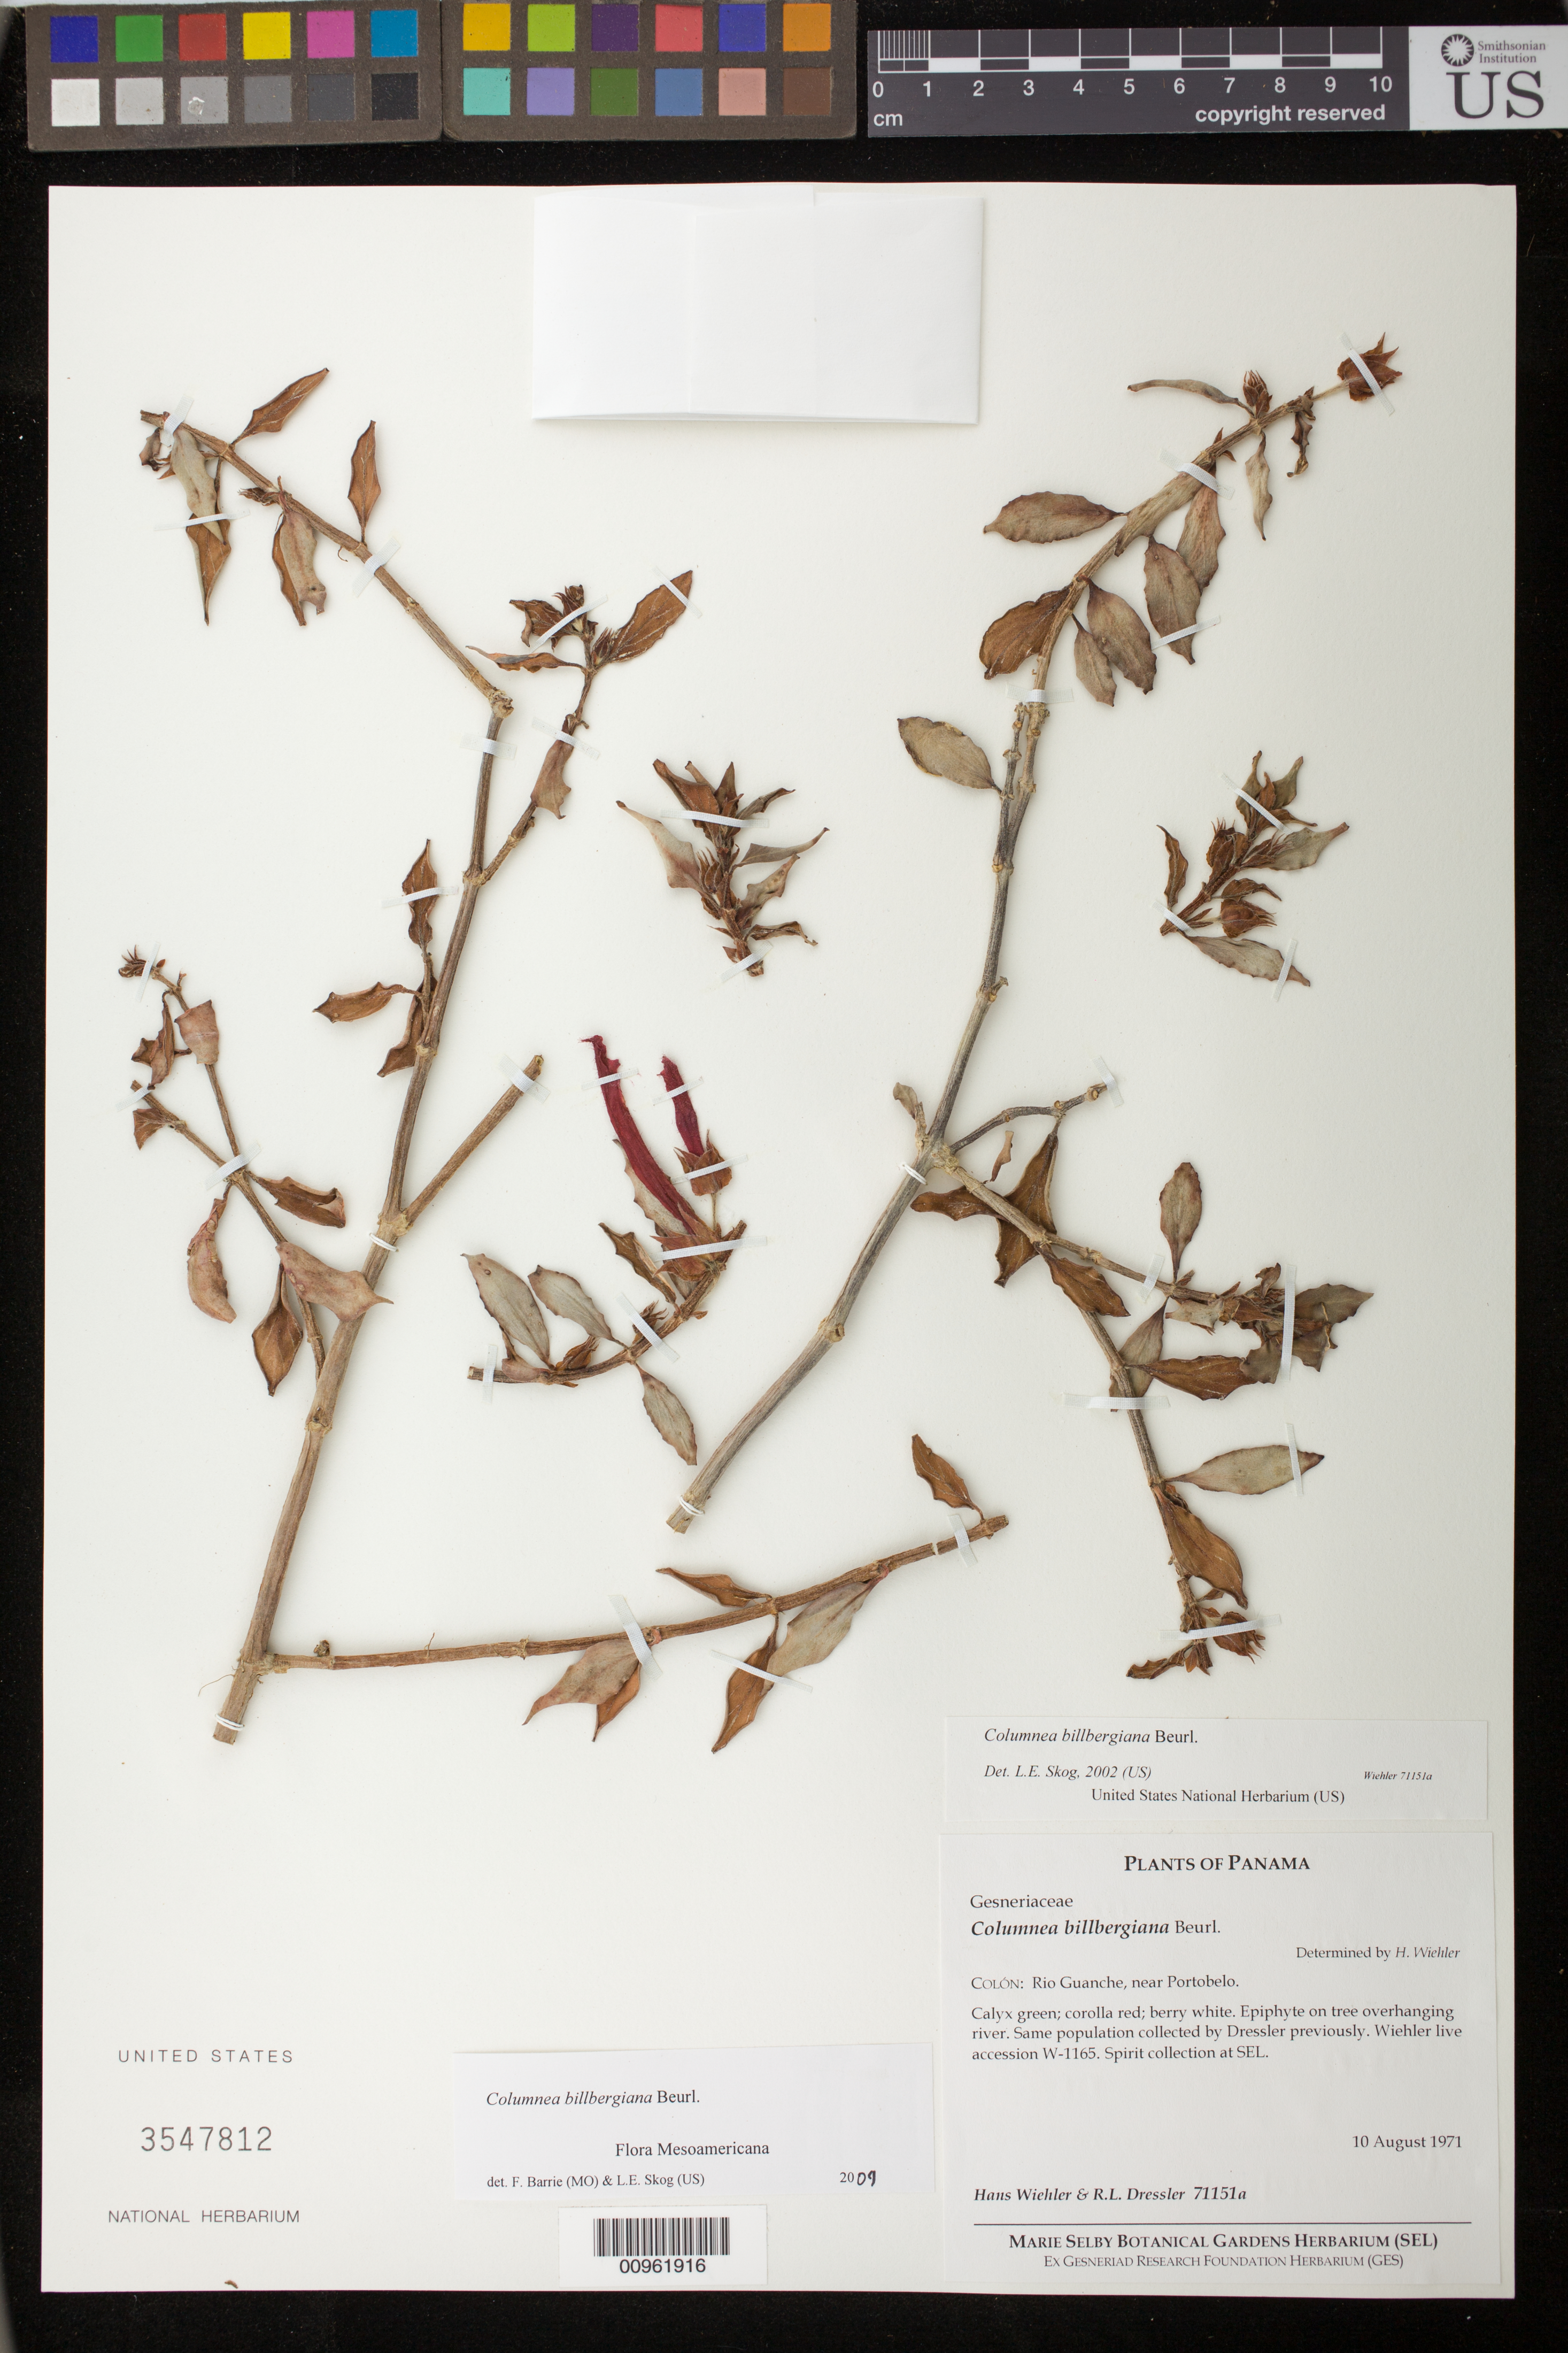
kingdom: Plantae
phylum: Tracheophyta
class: Magnoliopsida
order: Lamiales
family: Gesneriaceae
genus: Columnea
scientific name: Columnea billbergiana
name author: Beurl.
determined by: Skog, Laurence E.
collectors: H. J. Wiehler & R. Dressler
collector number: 71151 a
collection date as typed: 10 Aug 1971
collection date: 1971-08-10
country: Panama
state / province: Colón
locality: Colón: Rio Guanche, near Portobelo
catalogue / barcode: US 3547812